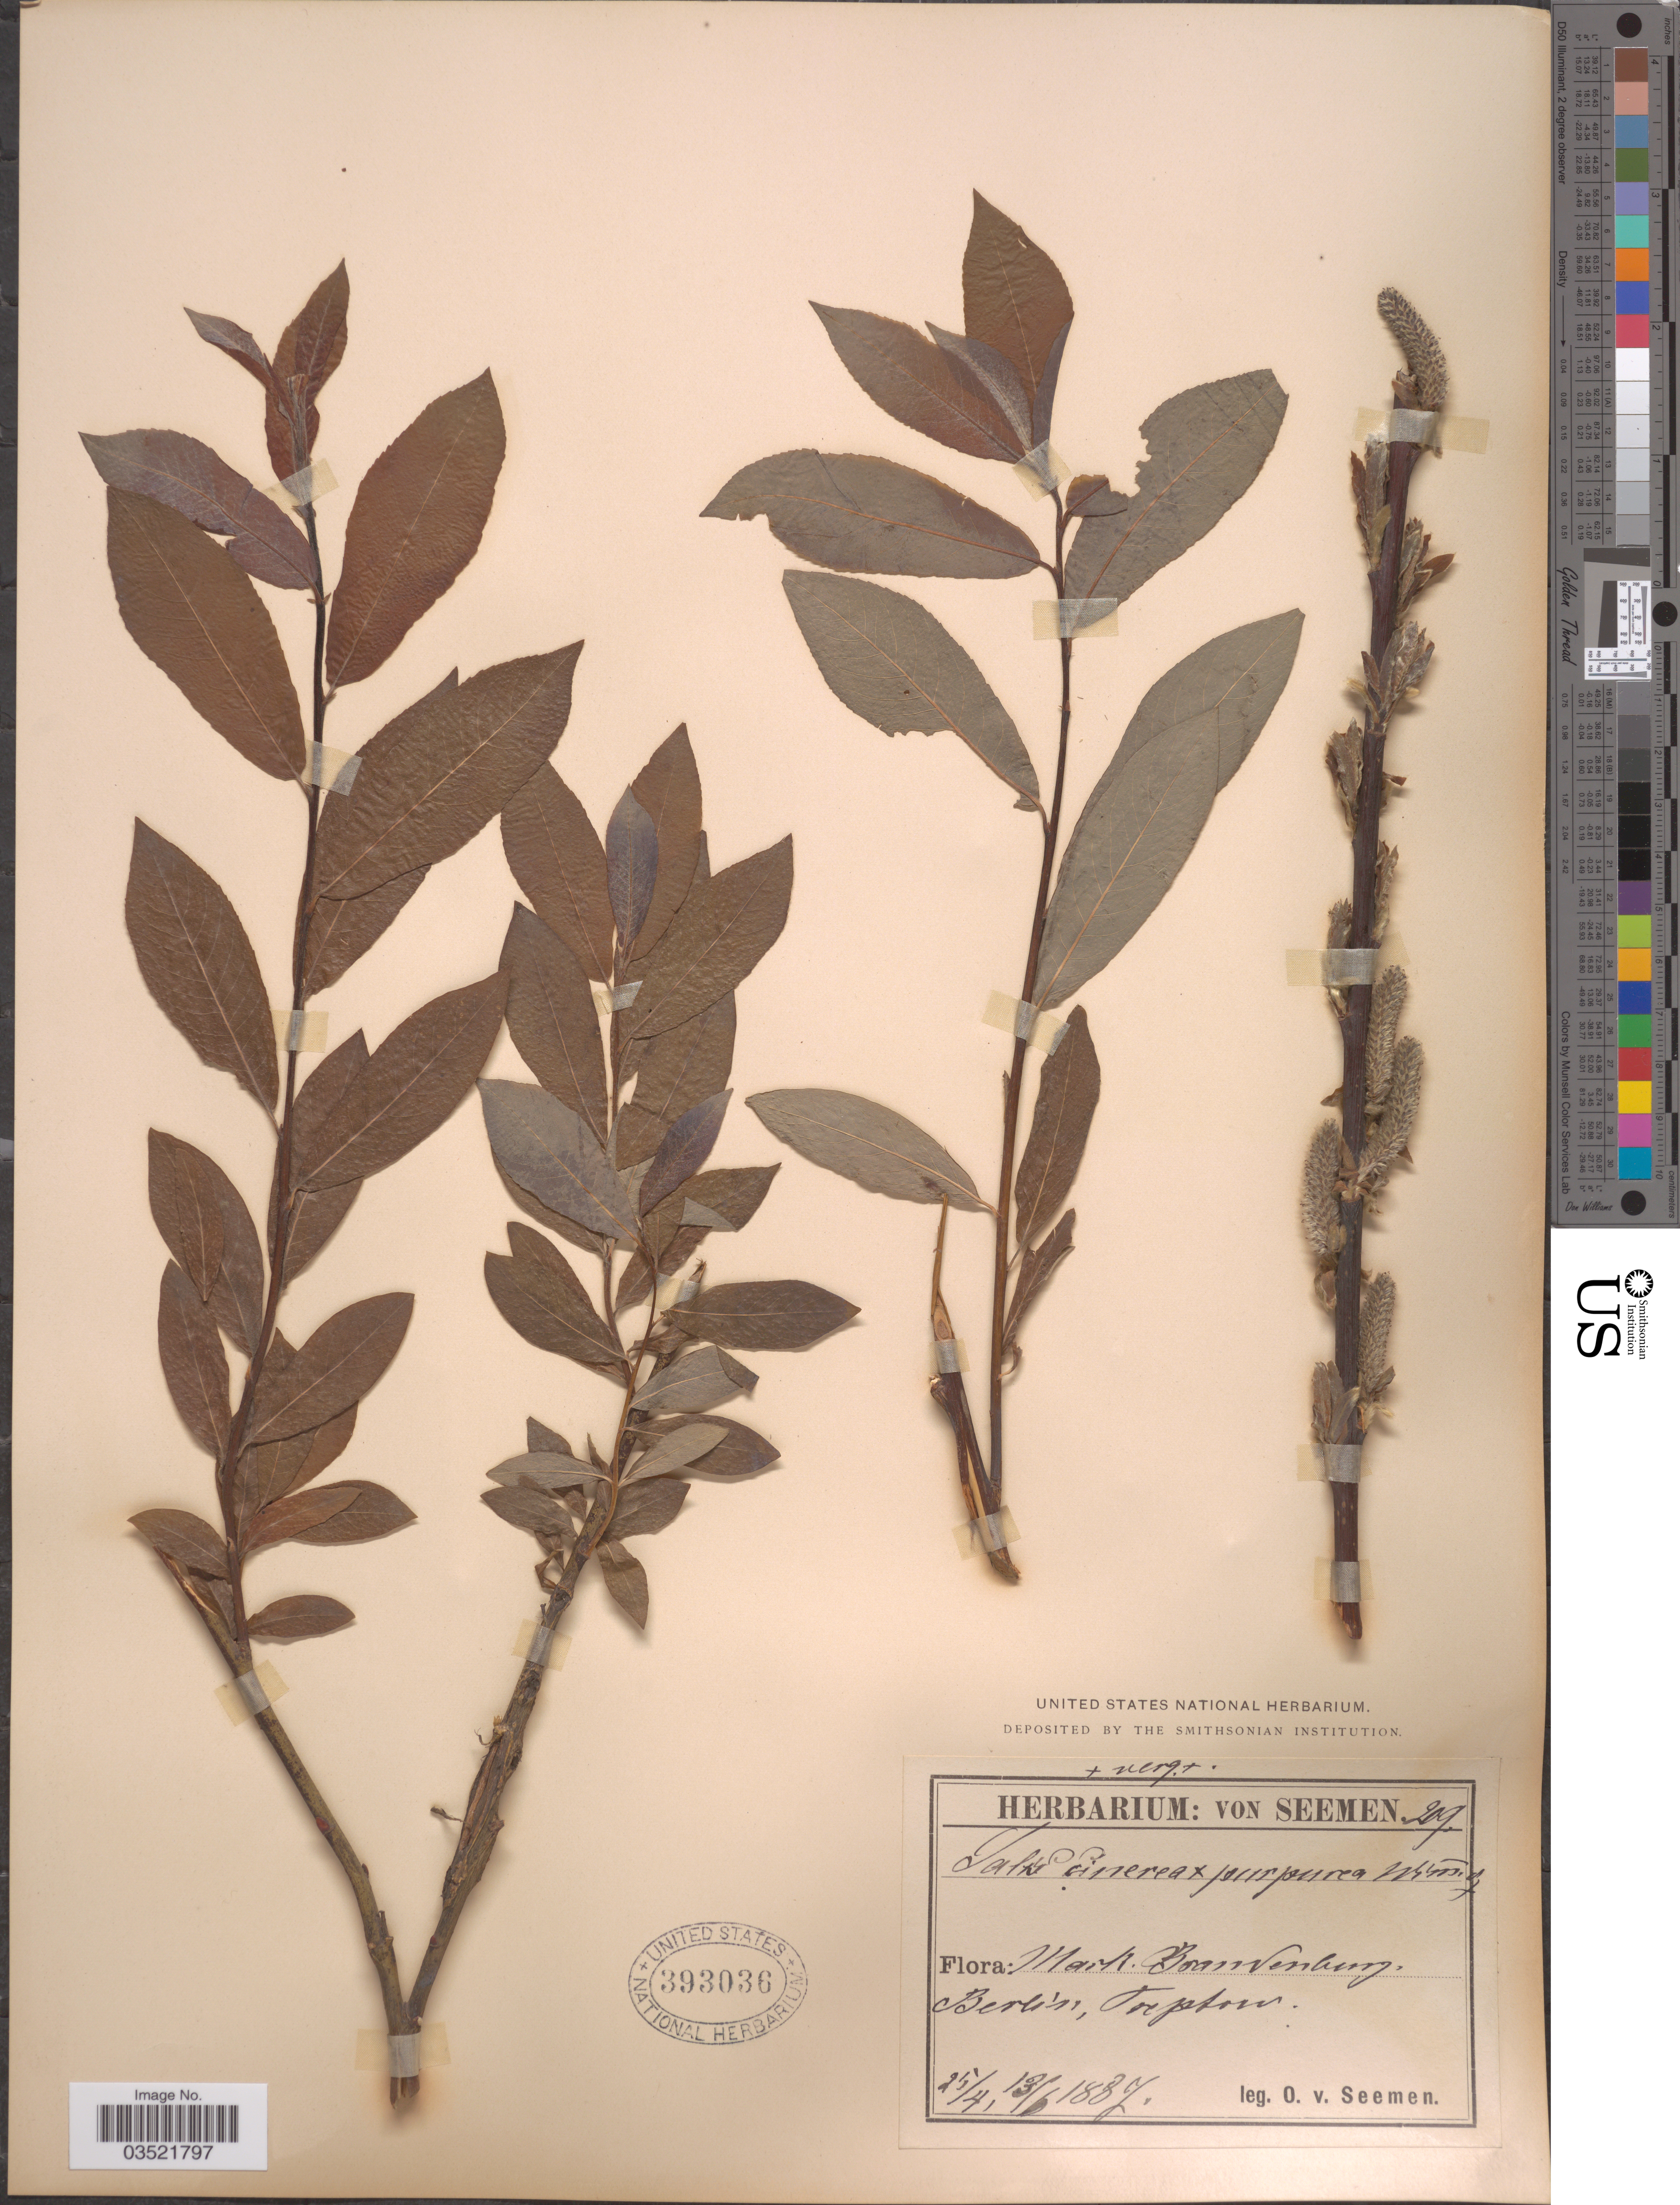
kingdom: Plantae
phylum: Tracheophyta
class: Magnoliopsida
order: Malpighiales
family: Salicaceae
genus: Salix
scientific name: Salix cinerea x S. purpurea L.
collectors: K. O. von Seemen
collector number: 209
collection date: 1887-04-25/1887-06-16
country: Germany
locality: Mark Brandenburg, Berlin, Treptow.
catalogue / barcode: US 393036